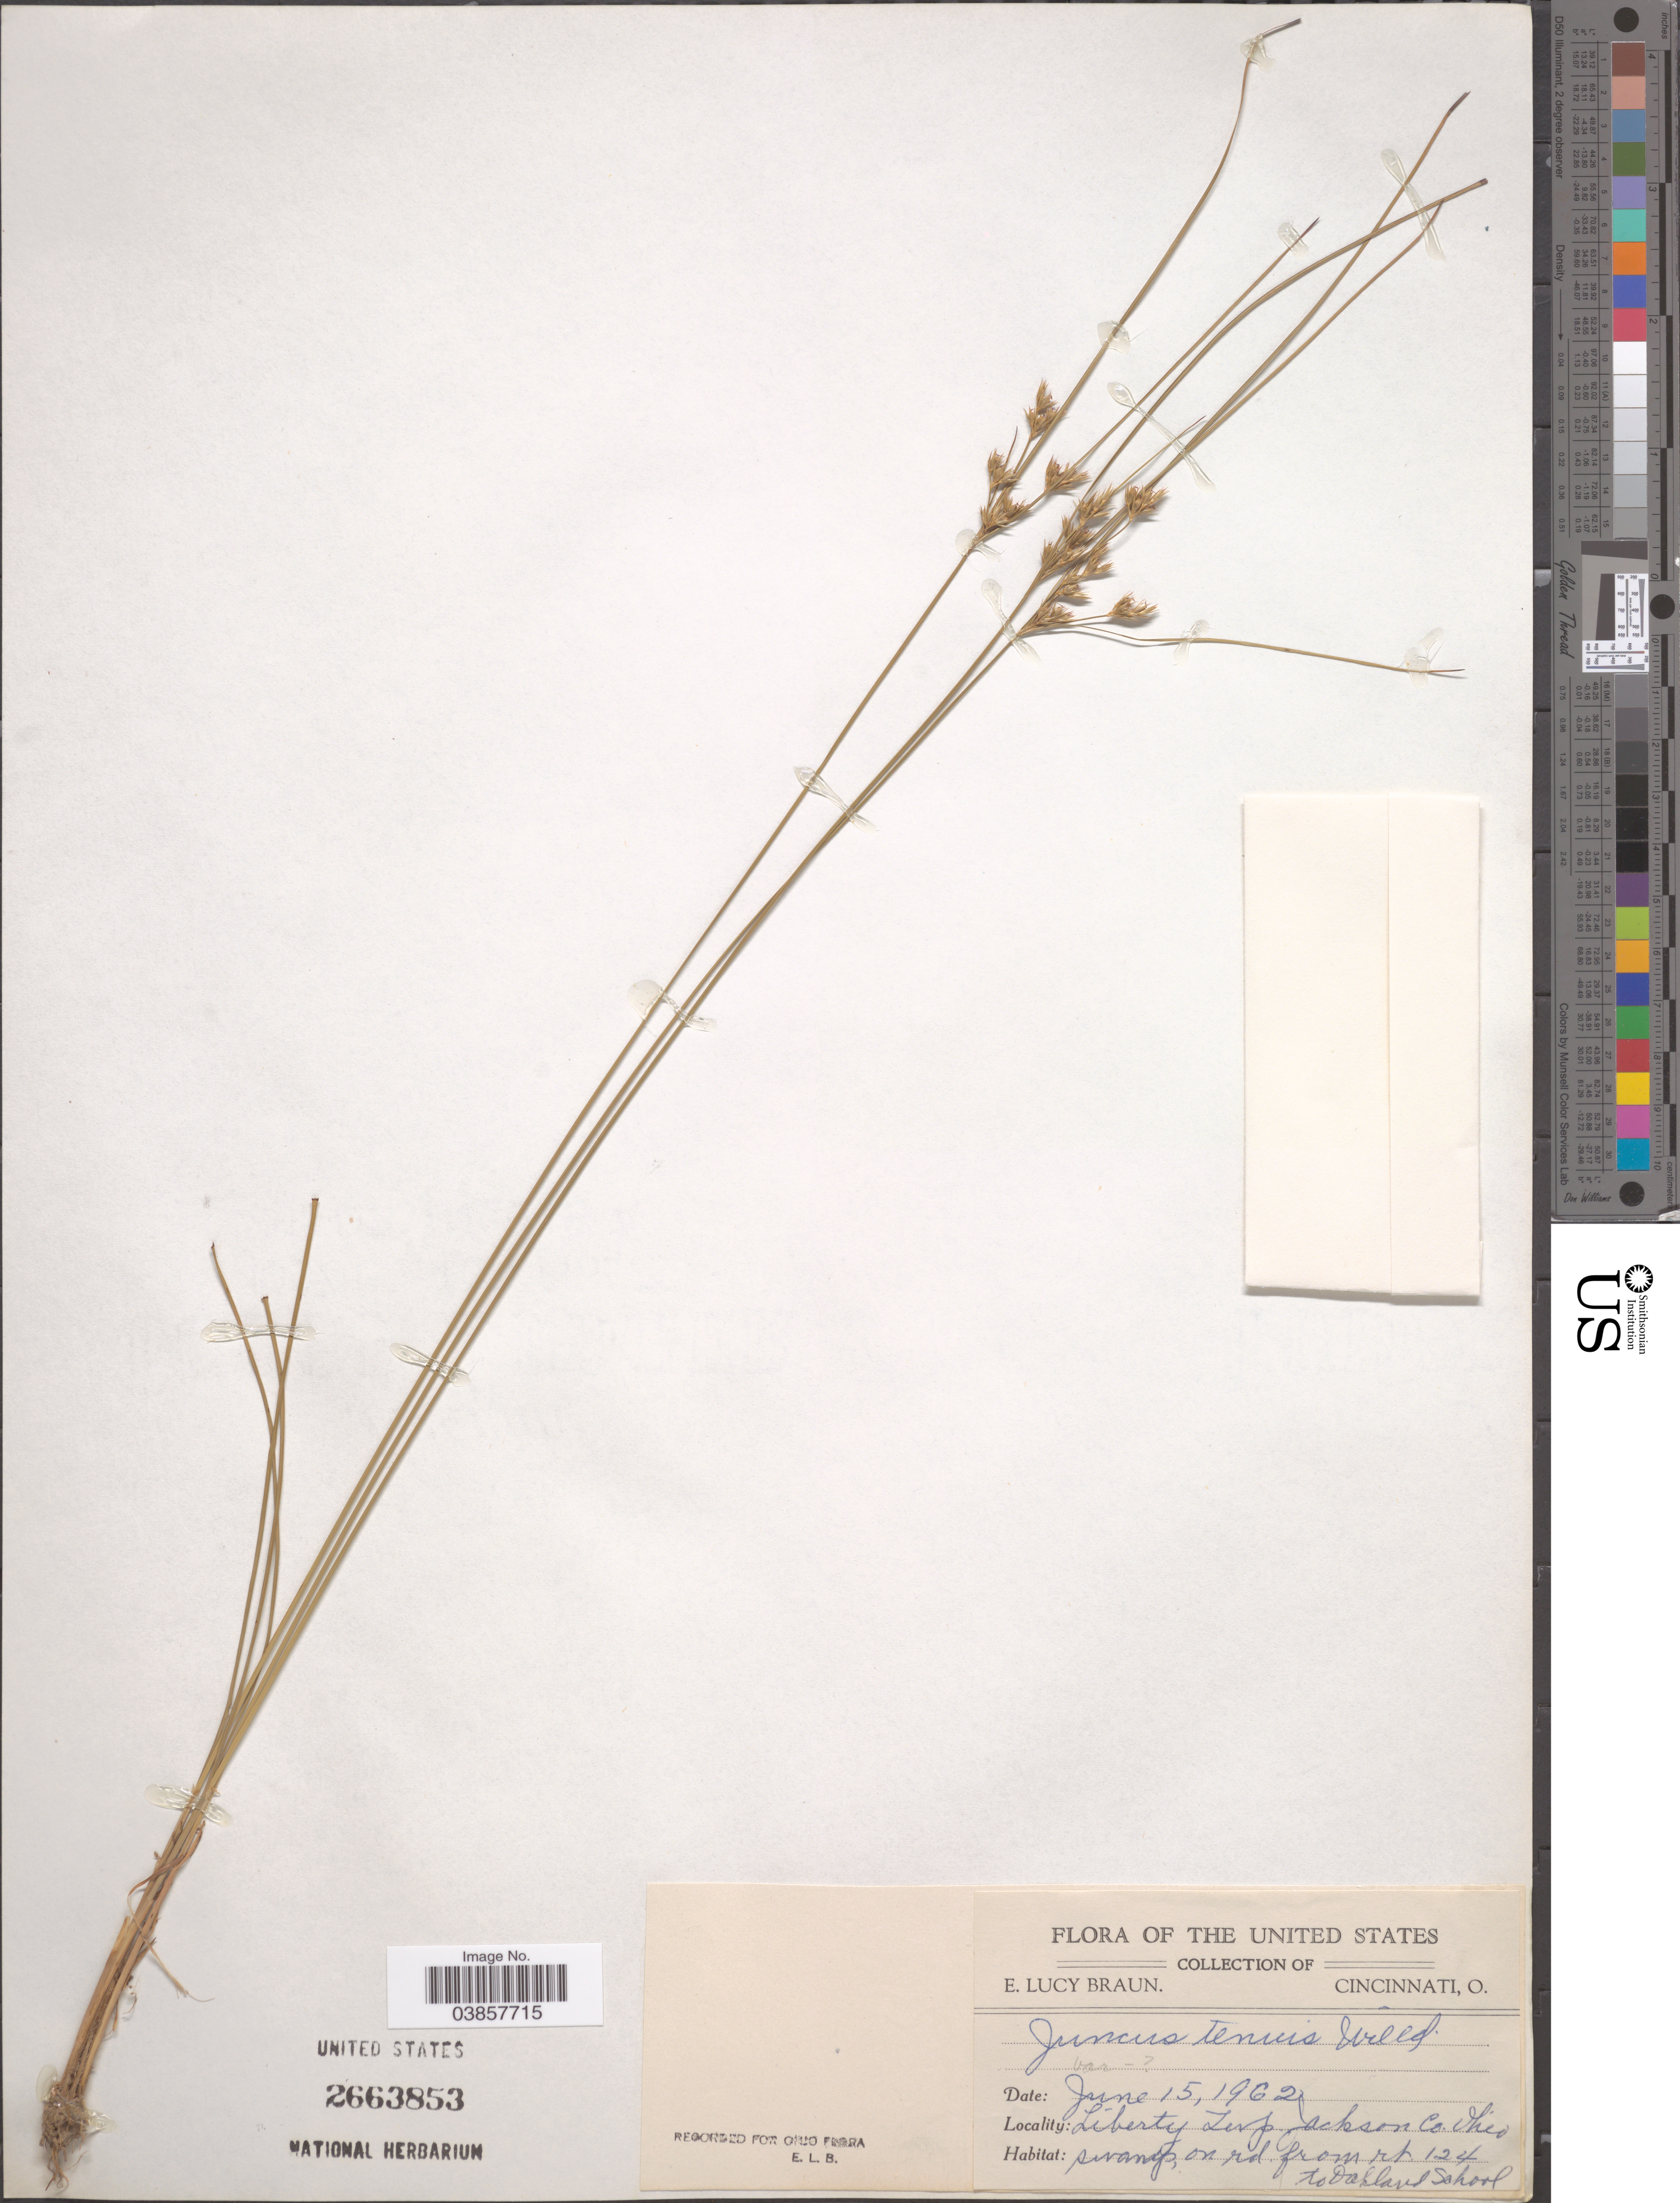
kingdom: Plantae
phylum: Tracheophyta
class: Liliopsida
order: Poales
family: Juncaceae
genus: Juncus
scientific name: Juncus tenuis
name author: Willd.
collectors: E. L. Braun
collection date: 1962-06-15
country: United States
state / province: Ohio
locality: Liberty Twp. Jackson Co. Swamps, on rd. from rt. 124 to Oakland School.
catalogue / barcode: US 2663853